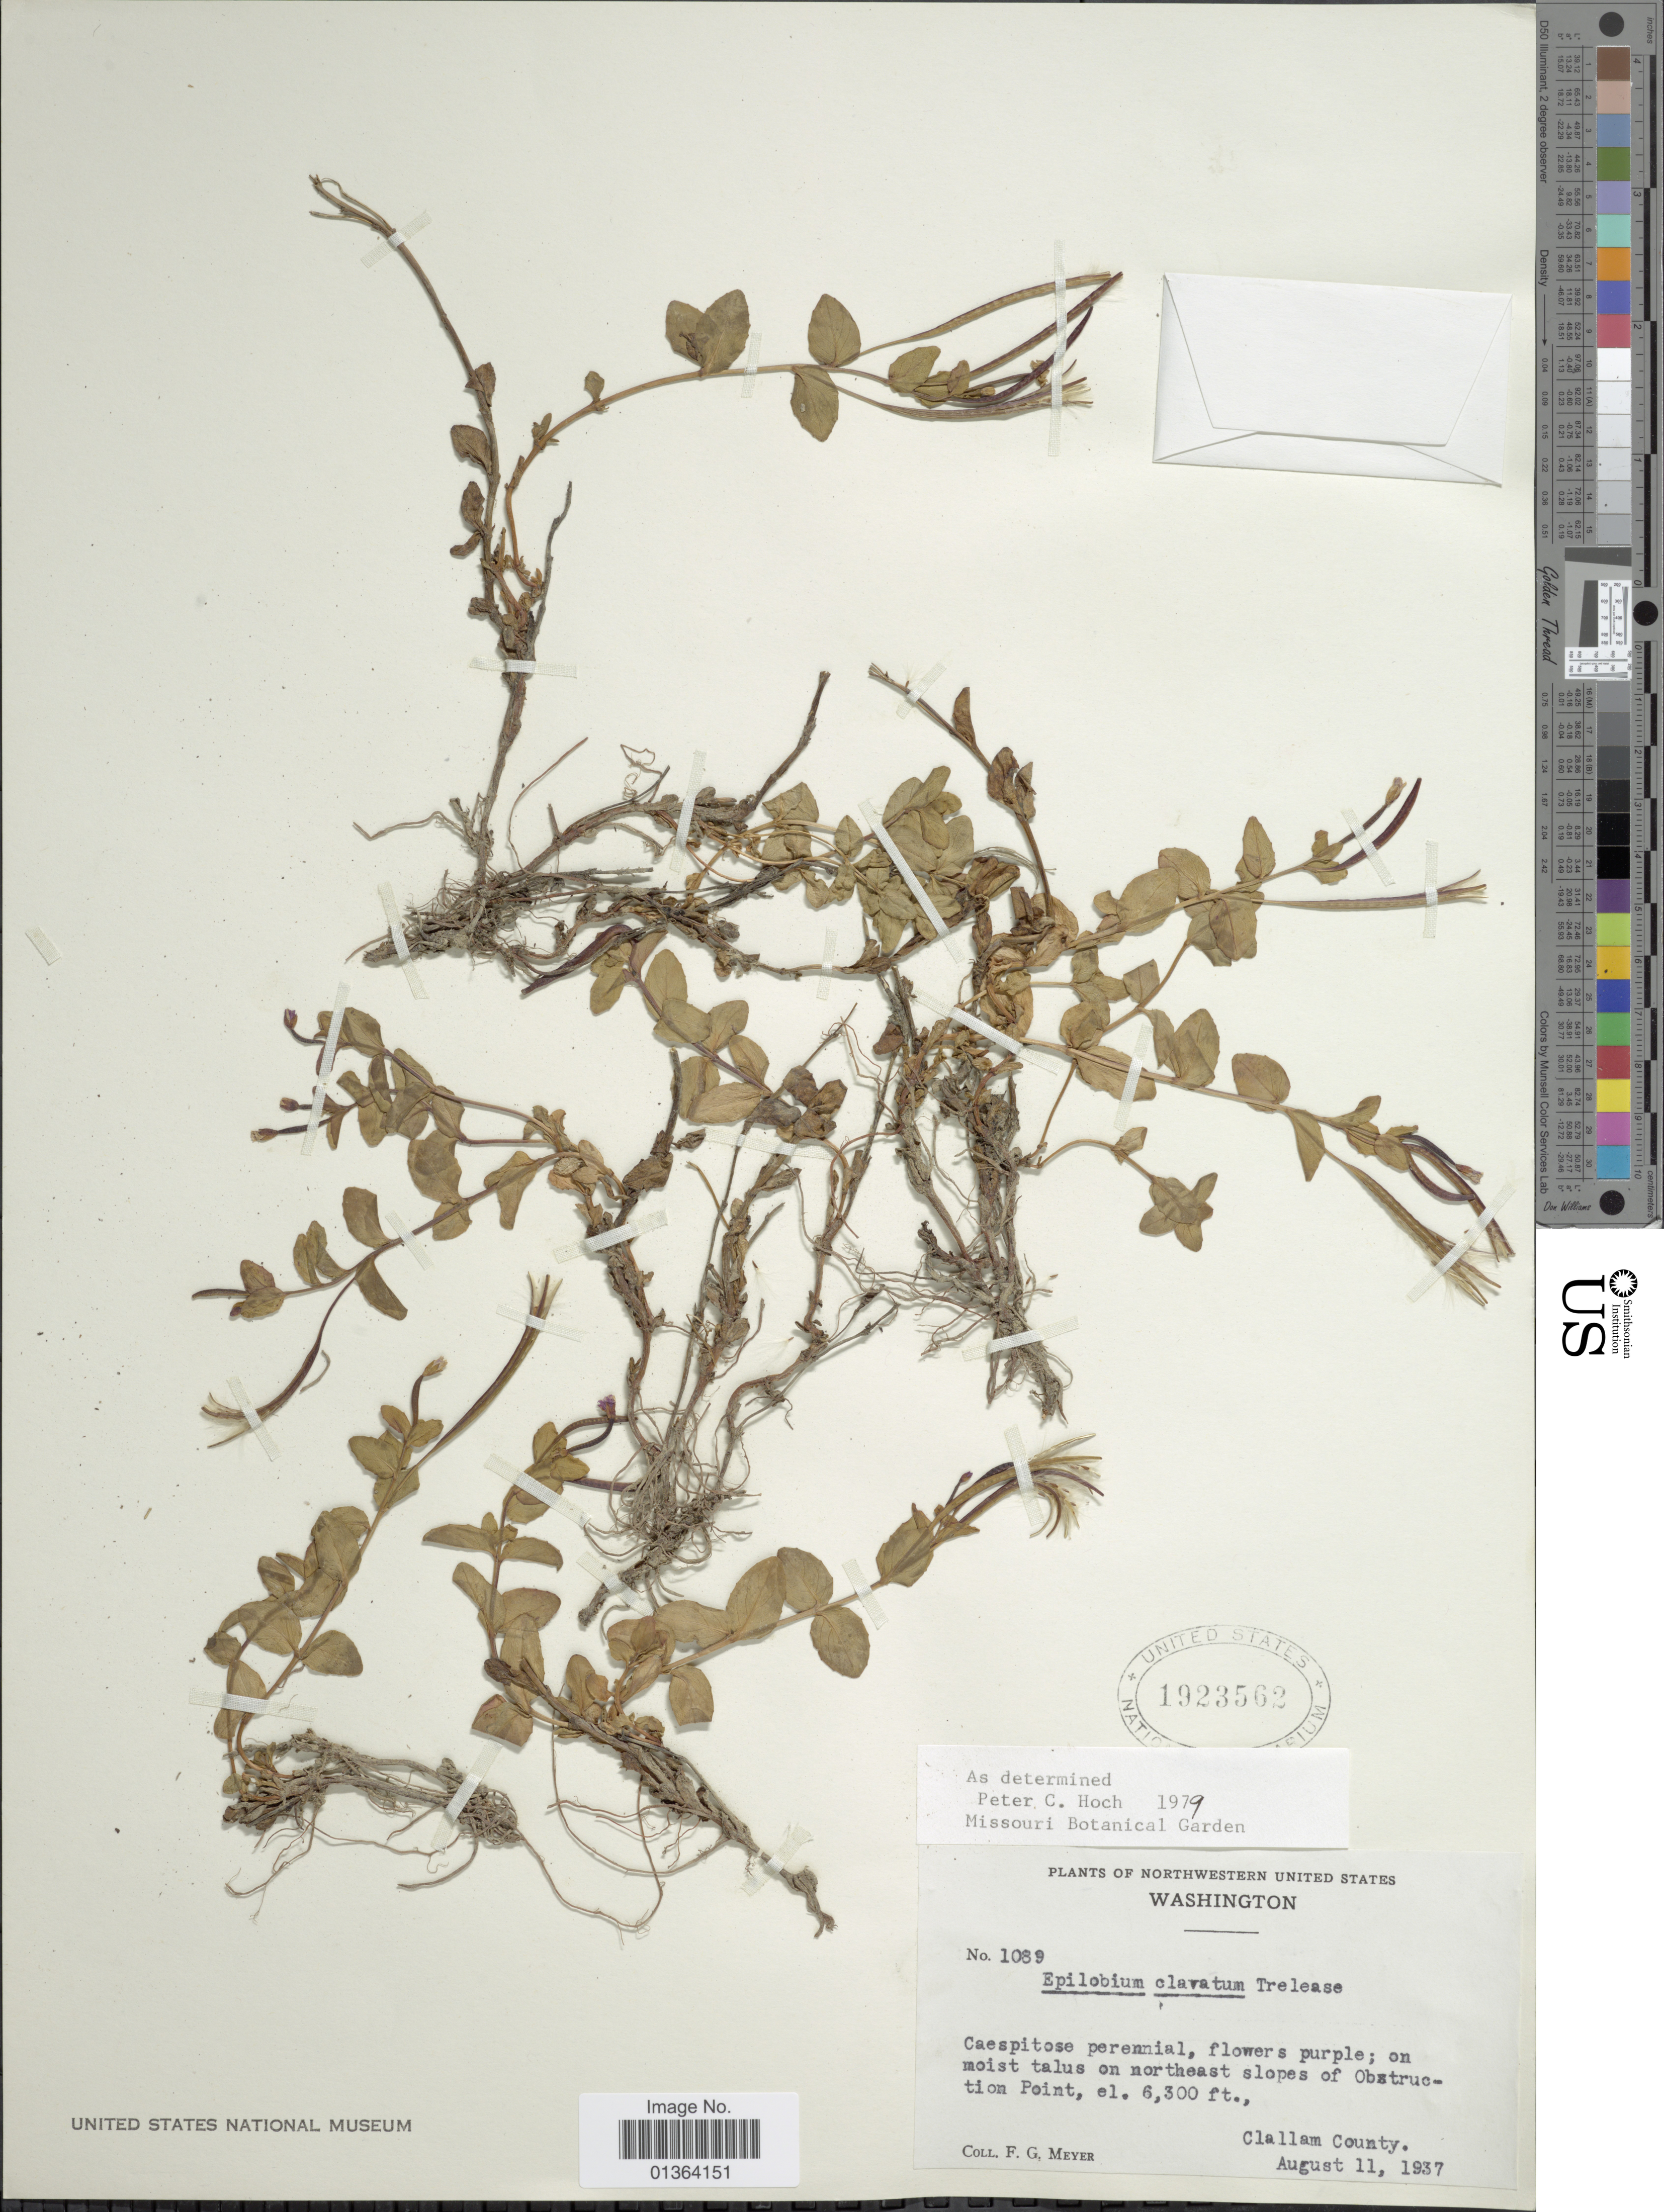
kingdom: Plantae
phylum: Tracheophyta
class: Magnoliopsida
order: Myrtales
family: Onagraceae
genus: Epilobium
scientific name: Epilobium clavatum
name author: Hausskn.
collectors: F. G. Meyer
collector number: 1089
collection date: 1937-08-11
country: United States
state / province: Washington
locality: On moist talus on northeast slopes of Obstruction Point.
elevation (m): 1920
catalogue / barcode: US 1923562